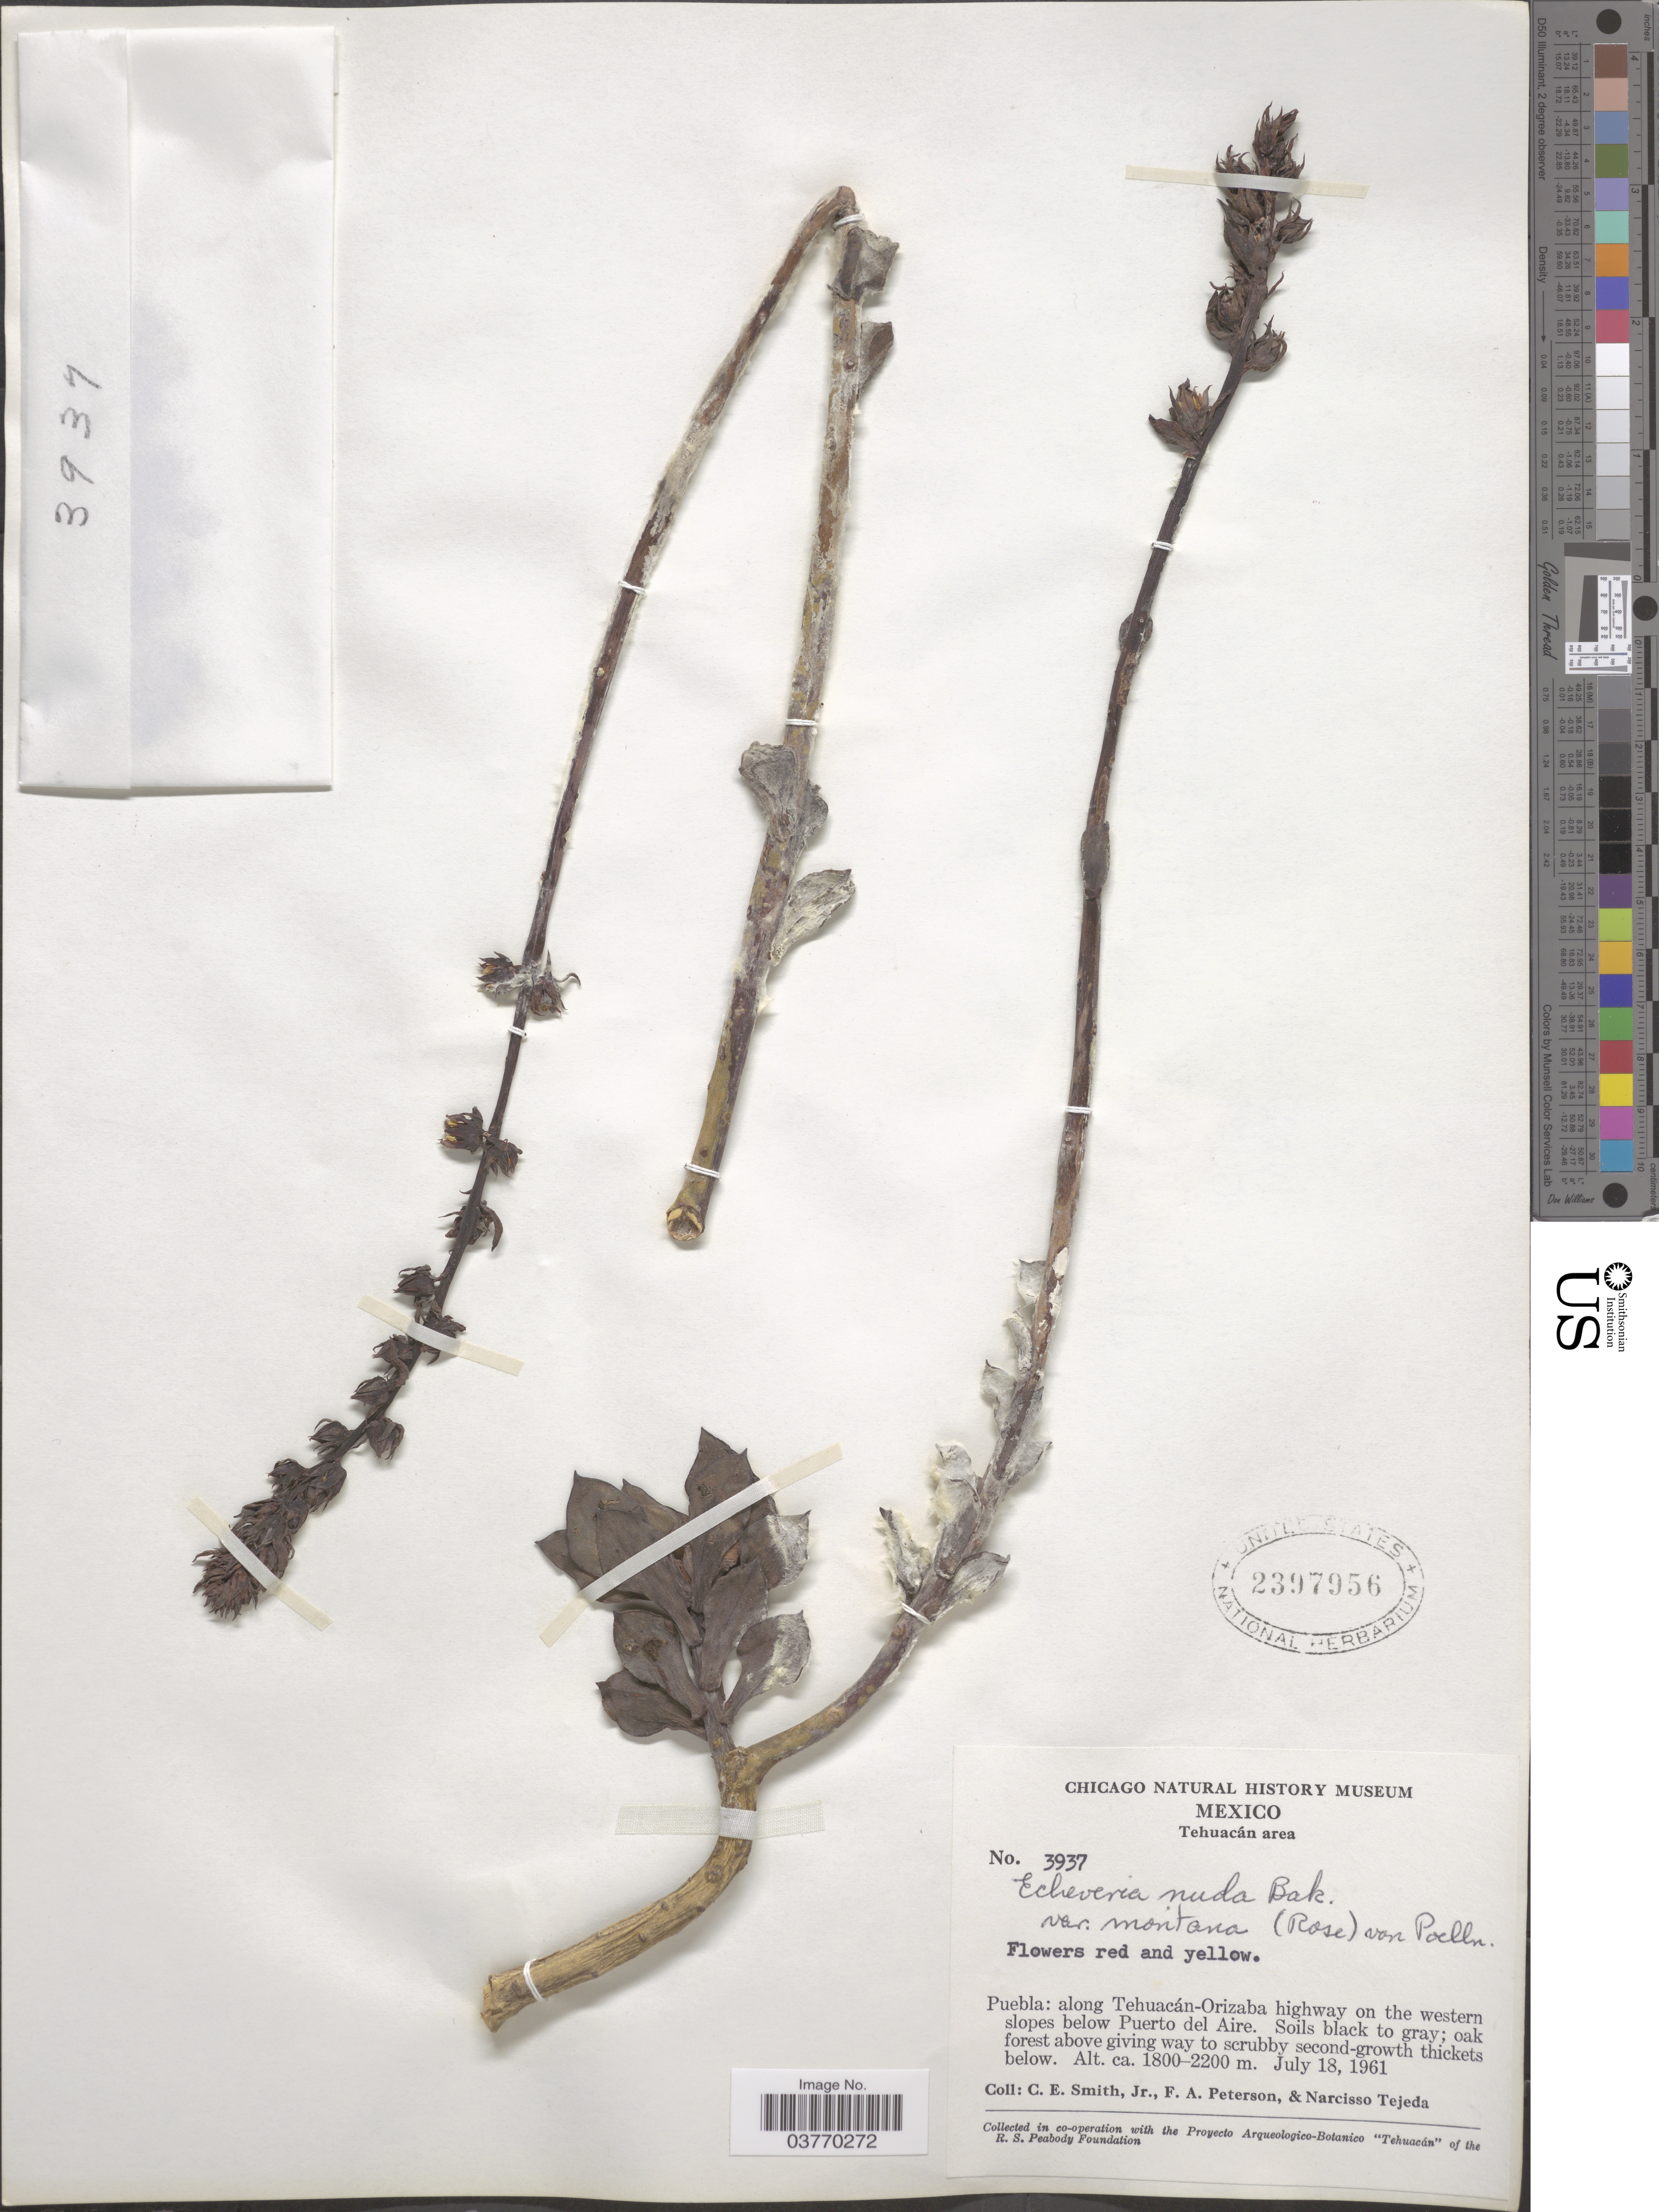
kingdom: Plantae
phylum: Tracheophyta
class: Magnoliopsida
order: Saxifragales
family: Crassulaceae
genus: Echeveria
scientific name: Echeveria nuda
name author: Baker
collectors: C. E. Smith Jr., F. A. Peterson & N. Tejeda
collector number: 3937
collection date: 1961-07-18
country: Mexico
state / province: Puebla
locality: Tehuacán area. Along Tehuacán-Orizaba highway on the western slopes below Puerto del Aire.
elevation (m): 1800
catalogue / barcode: US 2397956